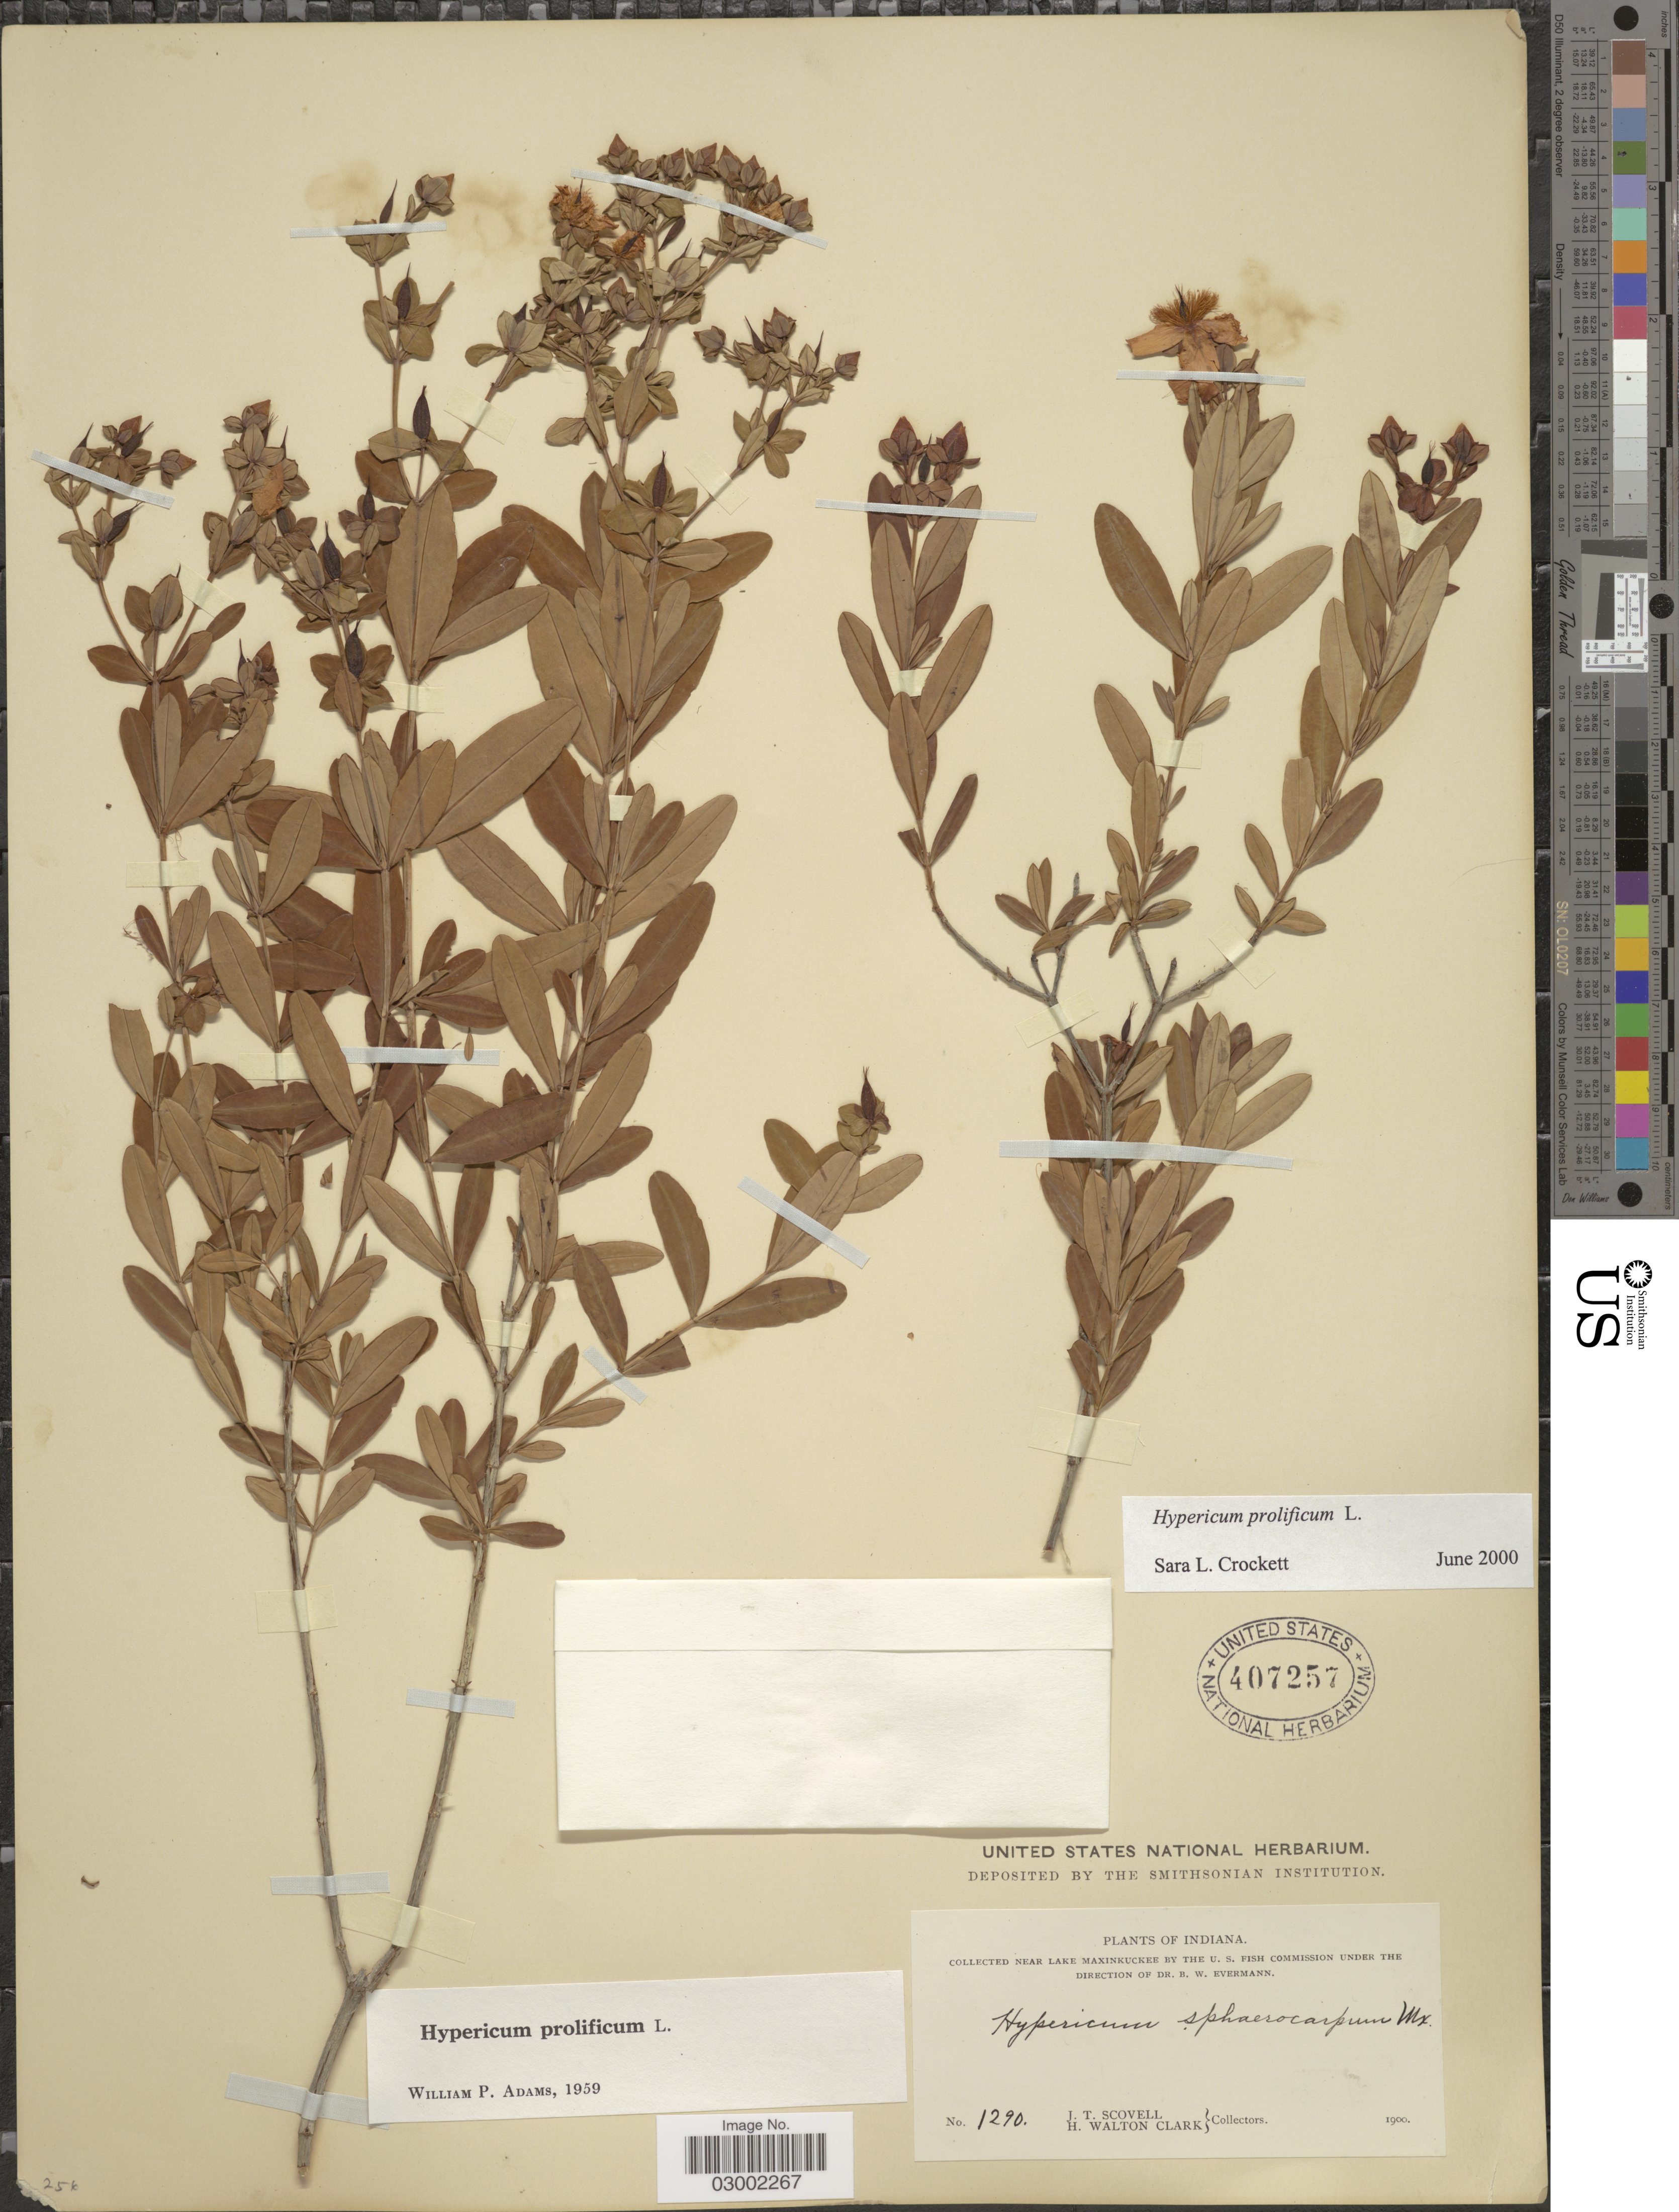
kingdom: Plantae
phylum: Tracheophyta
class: Magnoliopsida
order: Malpighiales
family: Hypericaceae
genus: Hypericum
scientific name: Hypericum prolificum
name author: L.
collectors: J. T. Scovell & H. W. Clark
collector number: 1290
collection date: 1900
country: United States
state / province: Indiana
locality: Near Lake Maxinkuckee.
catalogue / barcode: US 407257